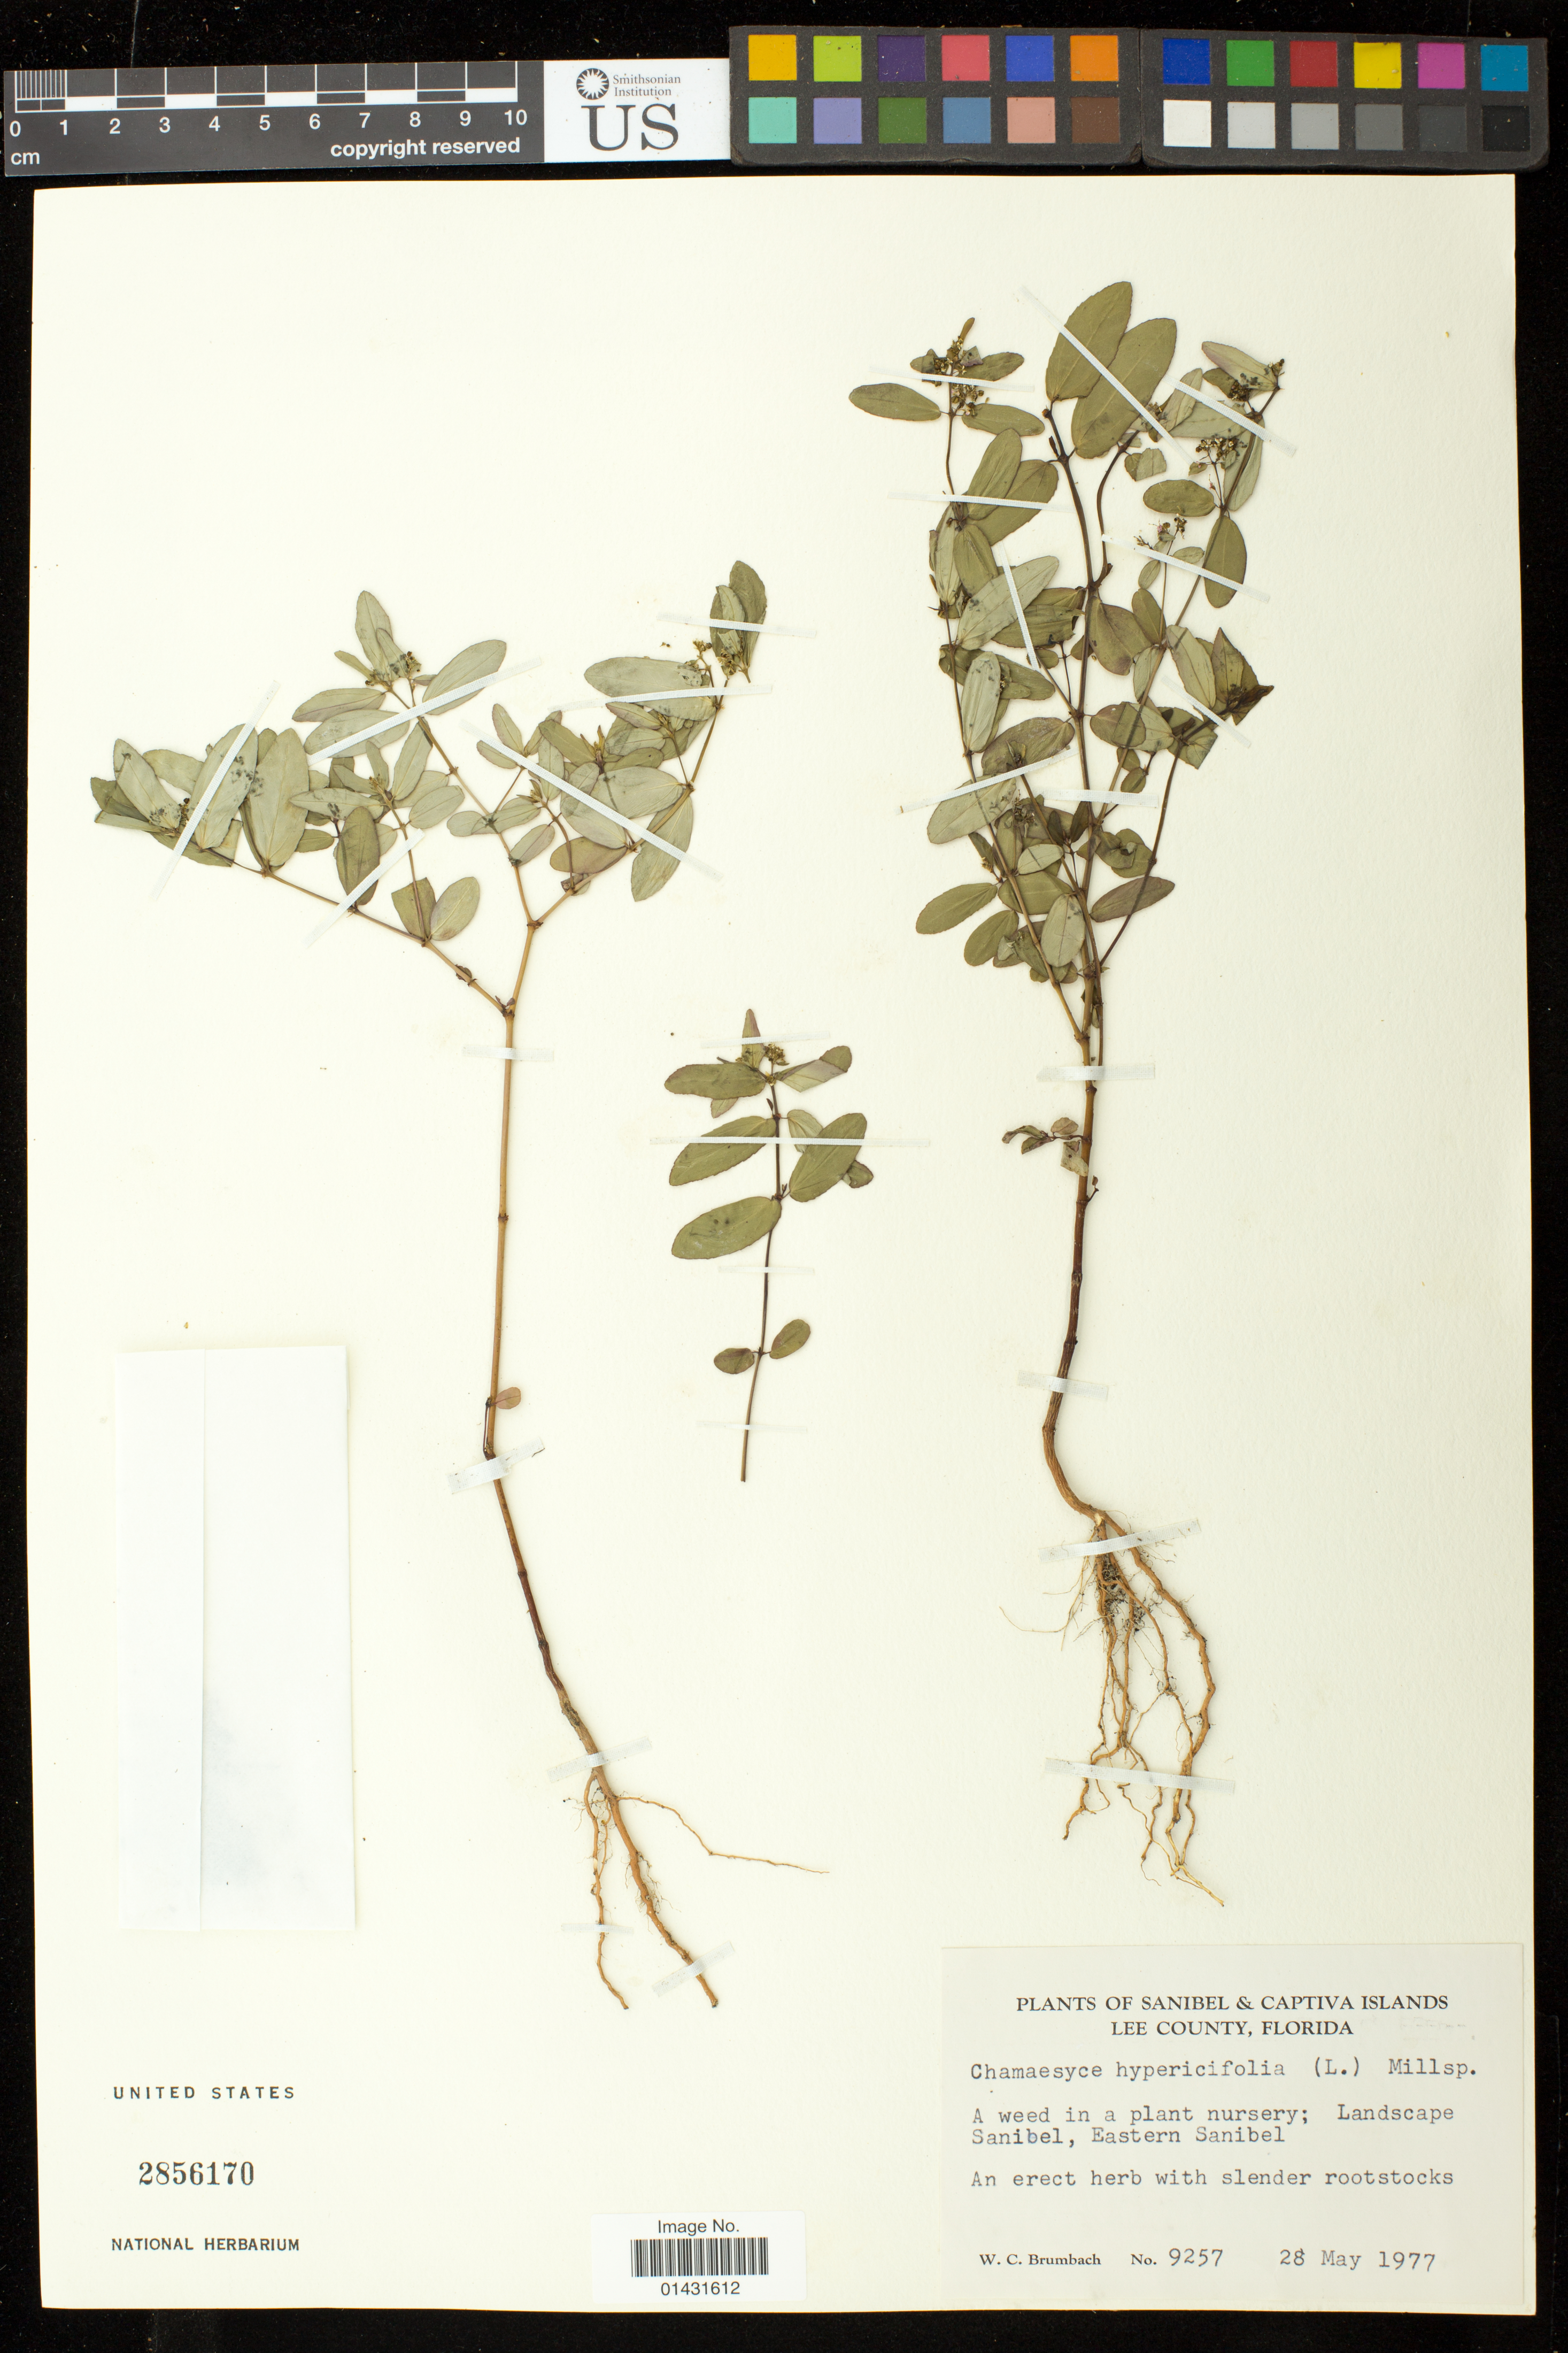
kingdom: Plantae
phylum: Tracheophyta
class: Magnoliopsida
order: Malpighiales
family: Euphorbiaceae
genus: Euphorbia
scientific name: Euphorbia hypericifolia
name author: L.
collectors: W. C. Brumbach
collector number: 9257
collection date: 1977-05-28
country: United States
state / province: Florida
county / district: Lee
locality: Landscape Sanibel, Eastern Sanibel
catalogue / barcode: US 2856170